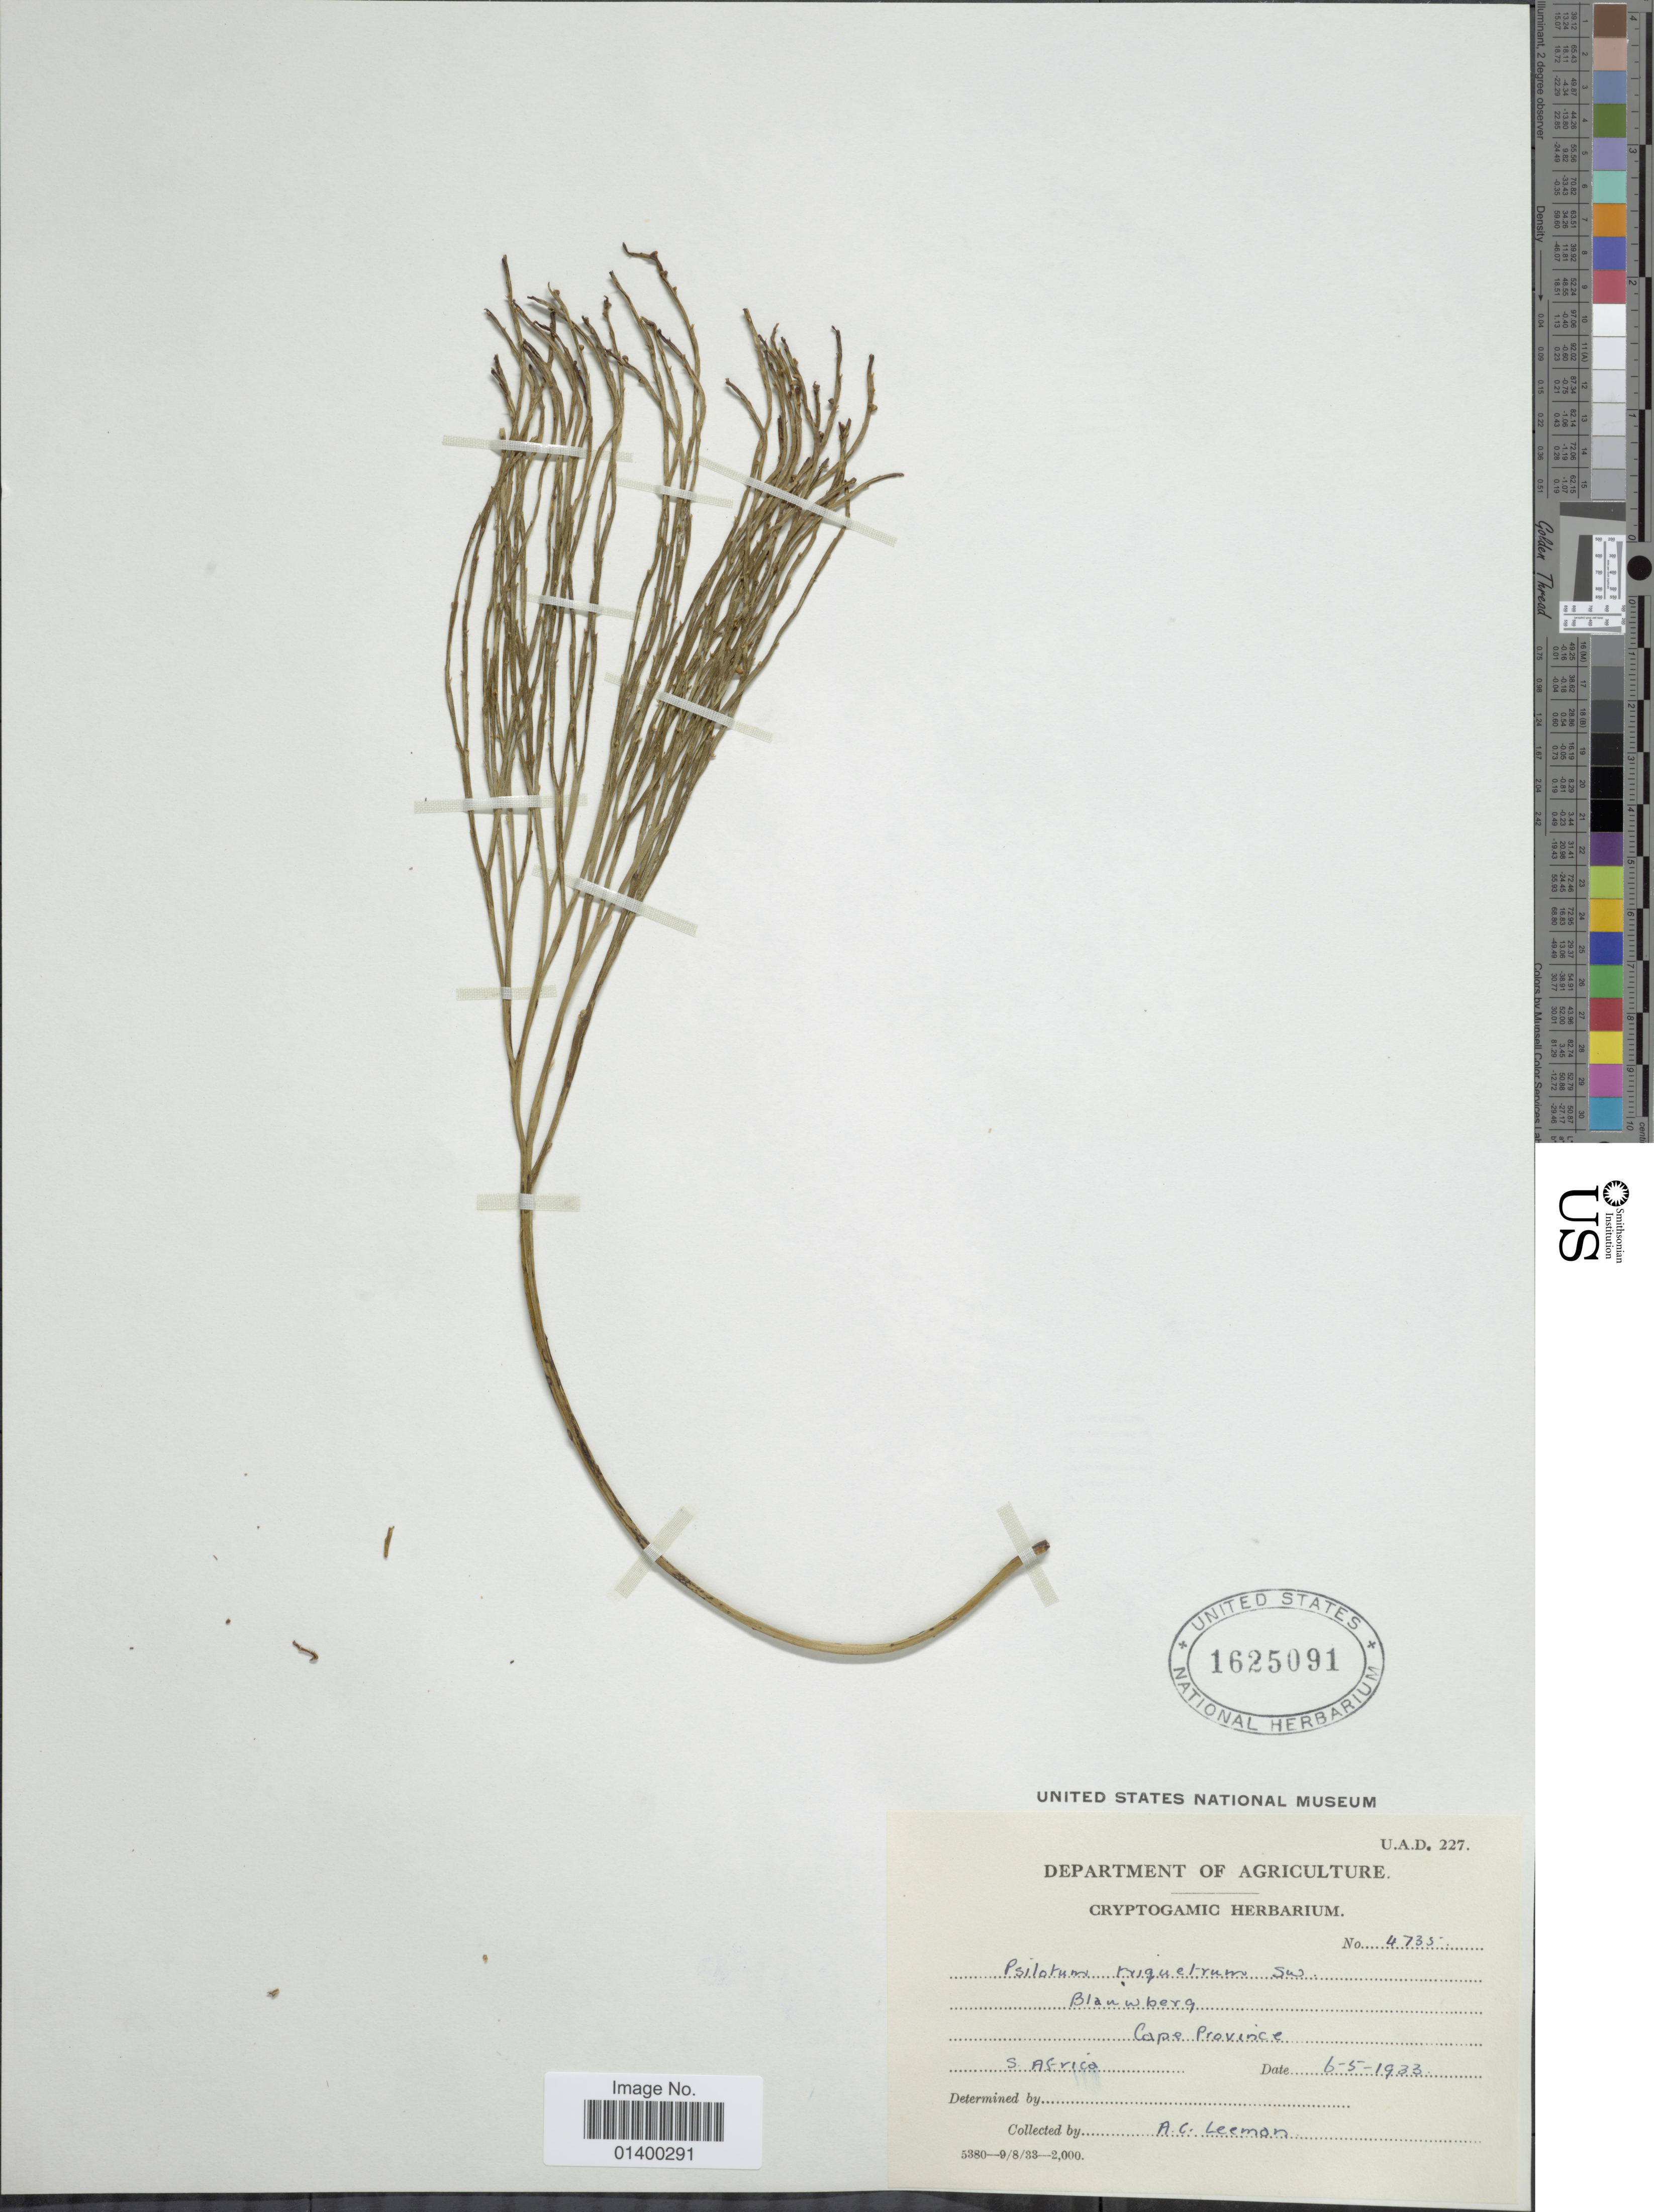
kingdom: Plantae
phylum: Tracheophyta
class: Polypodiopsida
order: Psilotales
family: Psilotaceae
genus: Psilotum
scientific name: Psilotum nudum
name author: (L.) P. Beauv.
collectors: -. Leeman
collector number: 4735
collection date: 1933-05-06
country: South Africa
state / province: Western Cape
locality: Blauwberg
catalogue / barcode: US 1625091